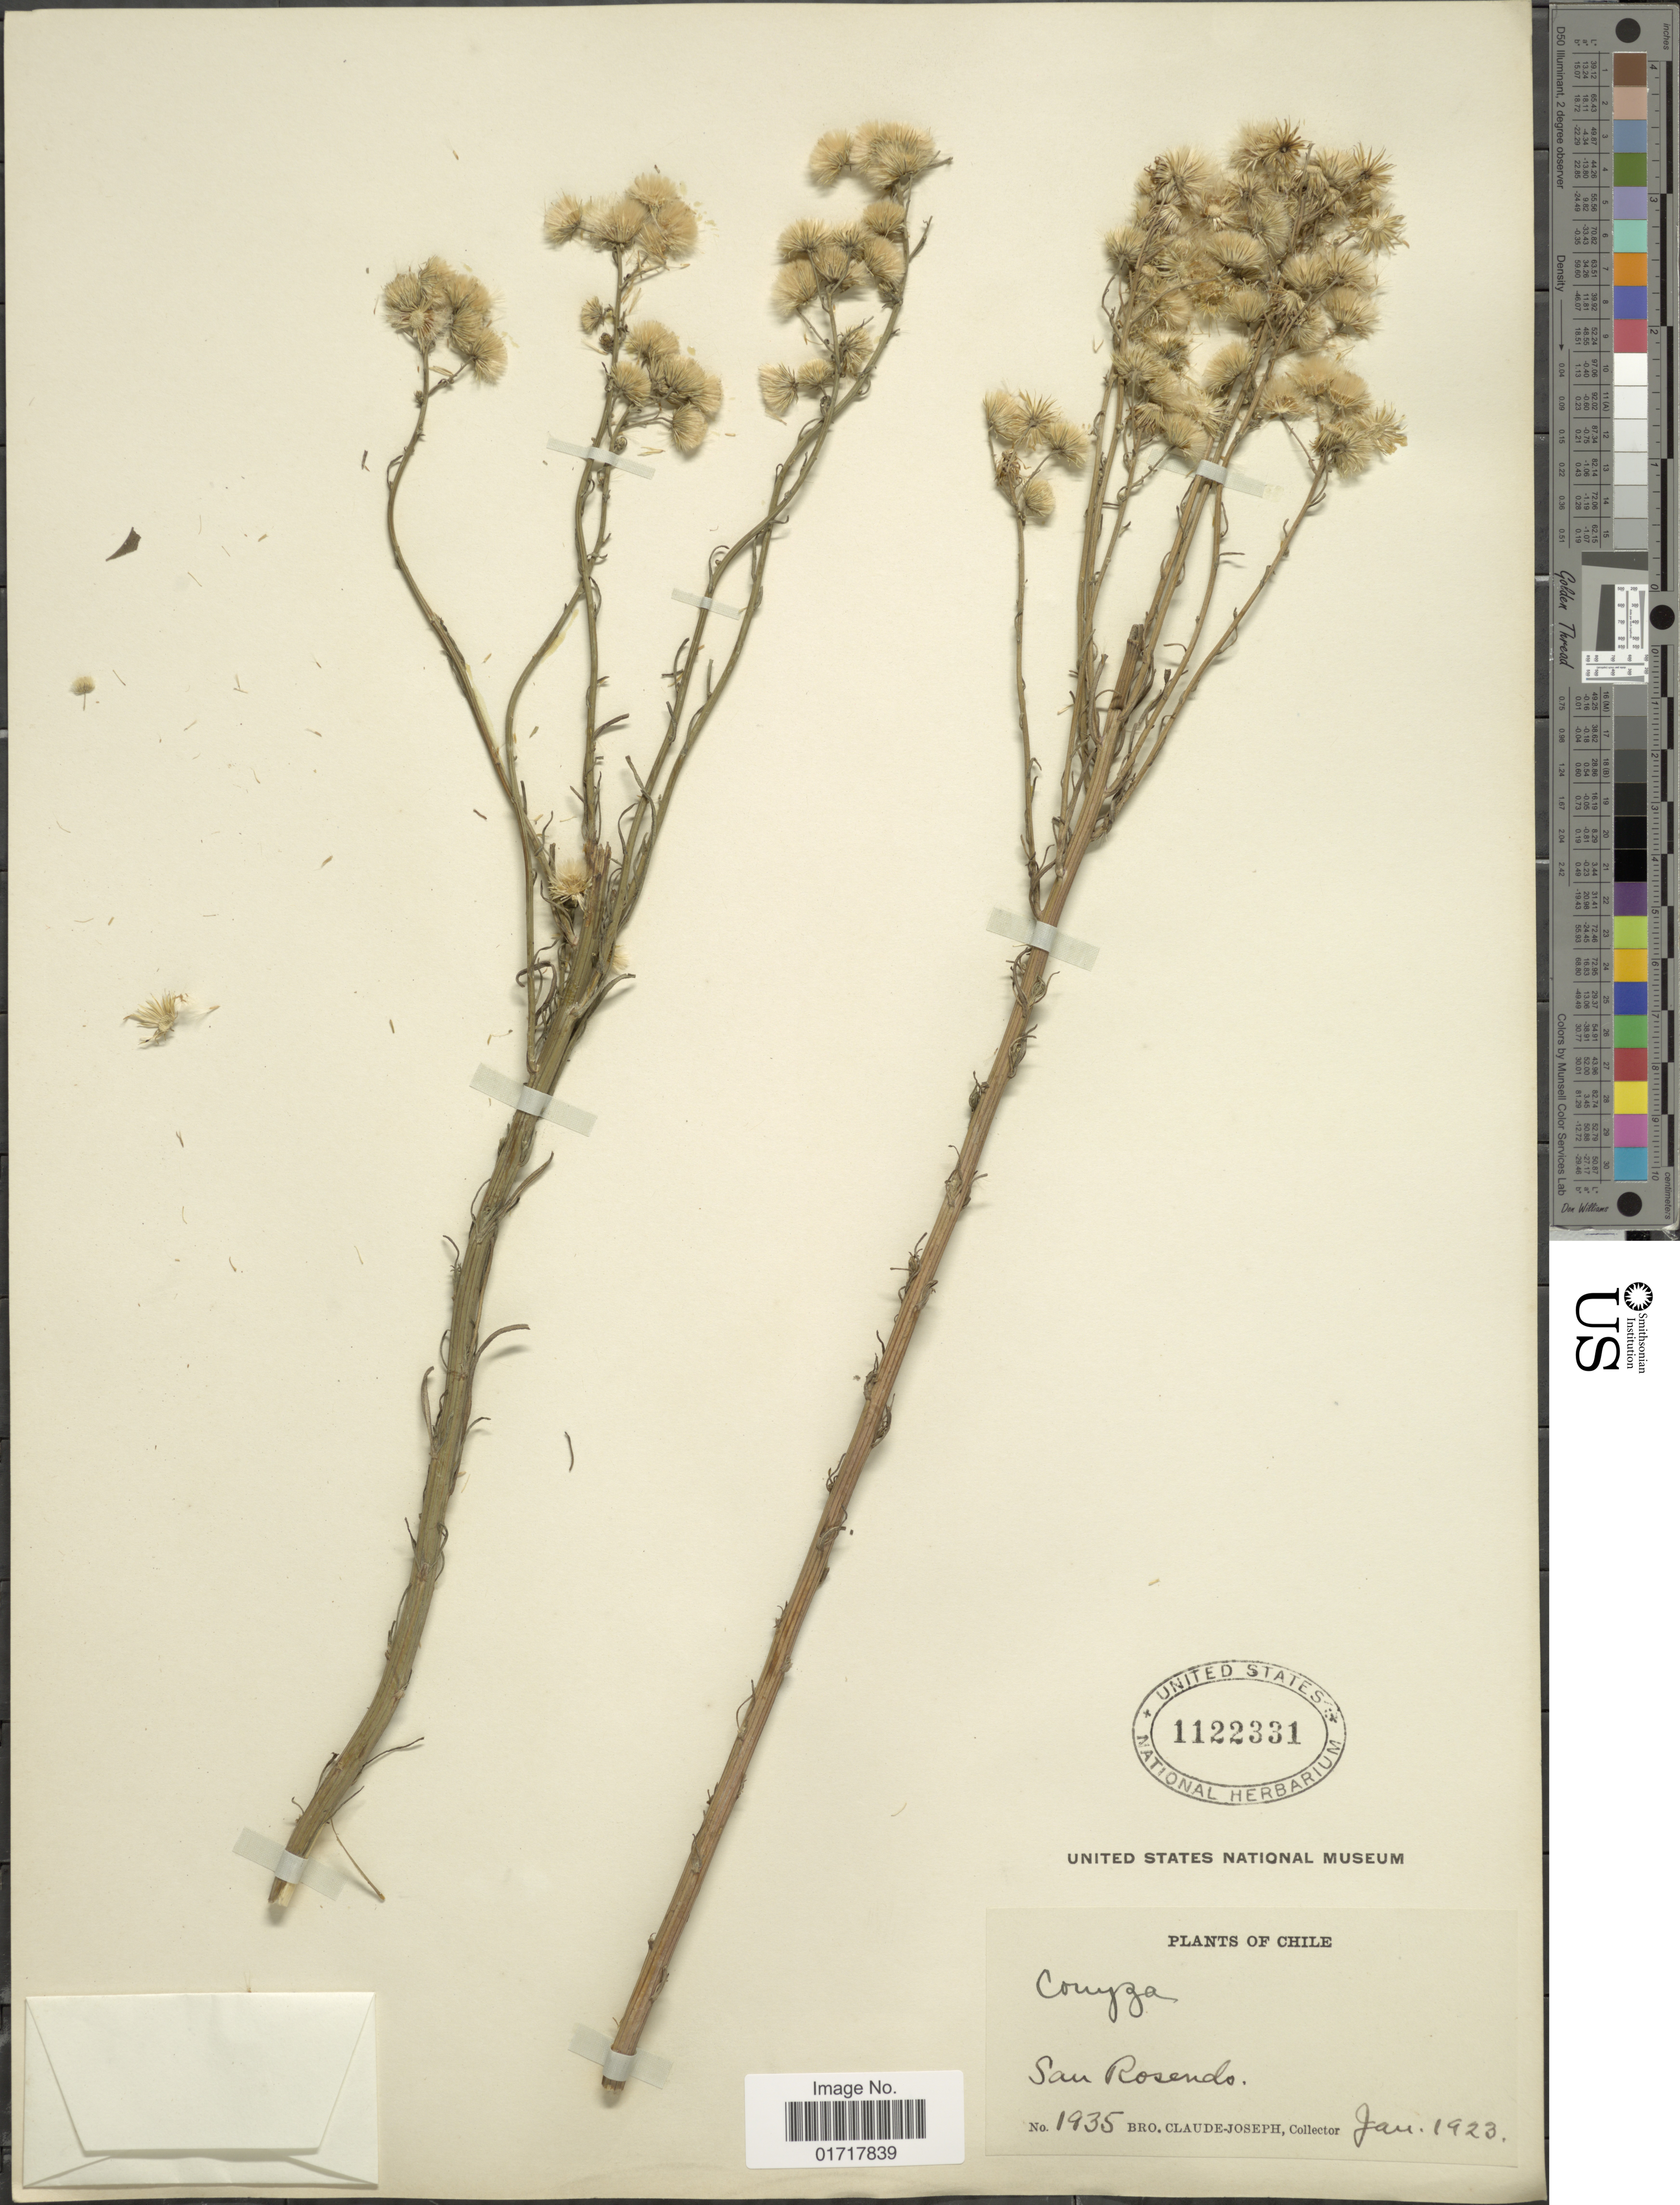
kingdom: Plantae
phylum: Tracheophyta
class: Magnoliopsida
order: Asterales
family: Asteraceae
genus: Conyza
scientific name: Conyza sp.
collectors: Bro. Claude-Joseph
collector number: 1935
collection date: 1923-01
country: Chile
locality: San Rosendo.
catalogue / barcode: US 1122331